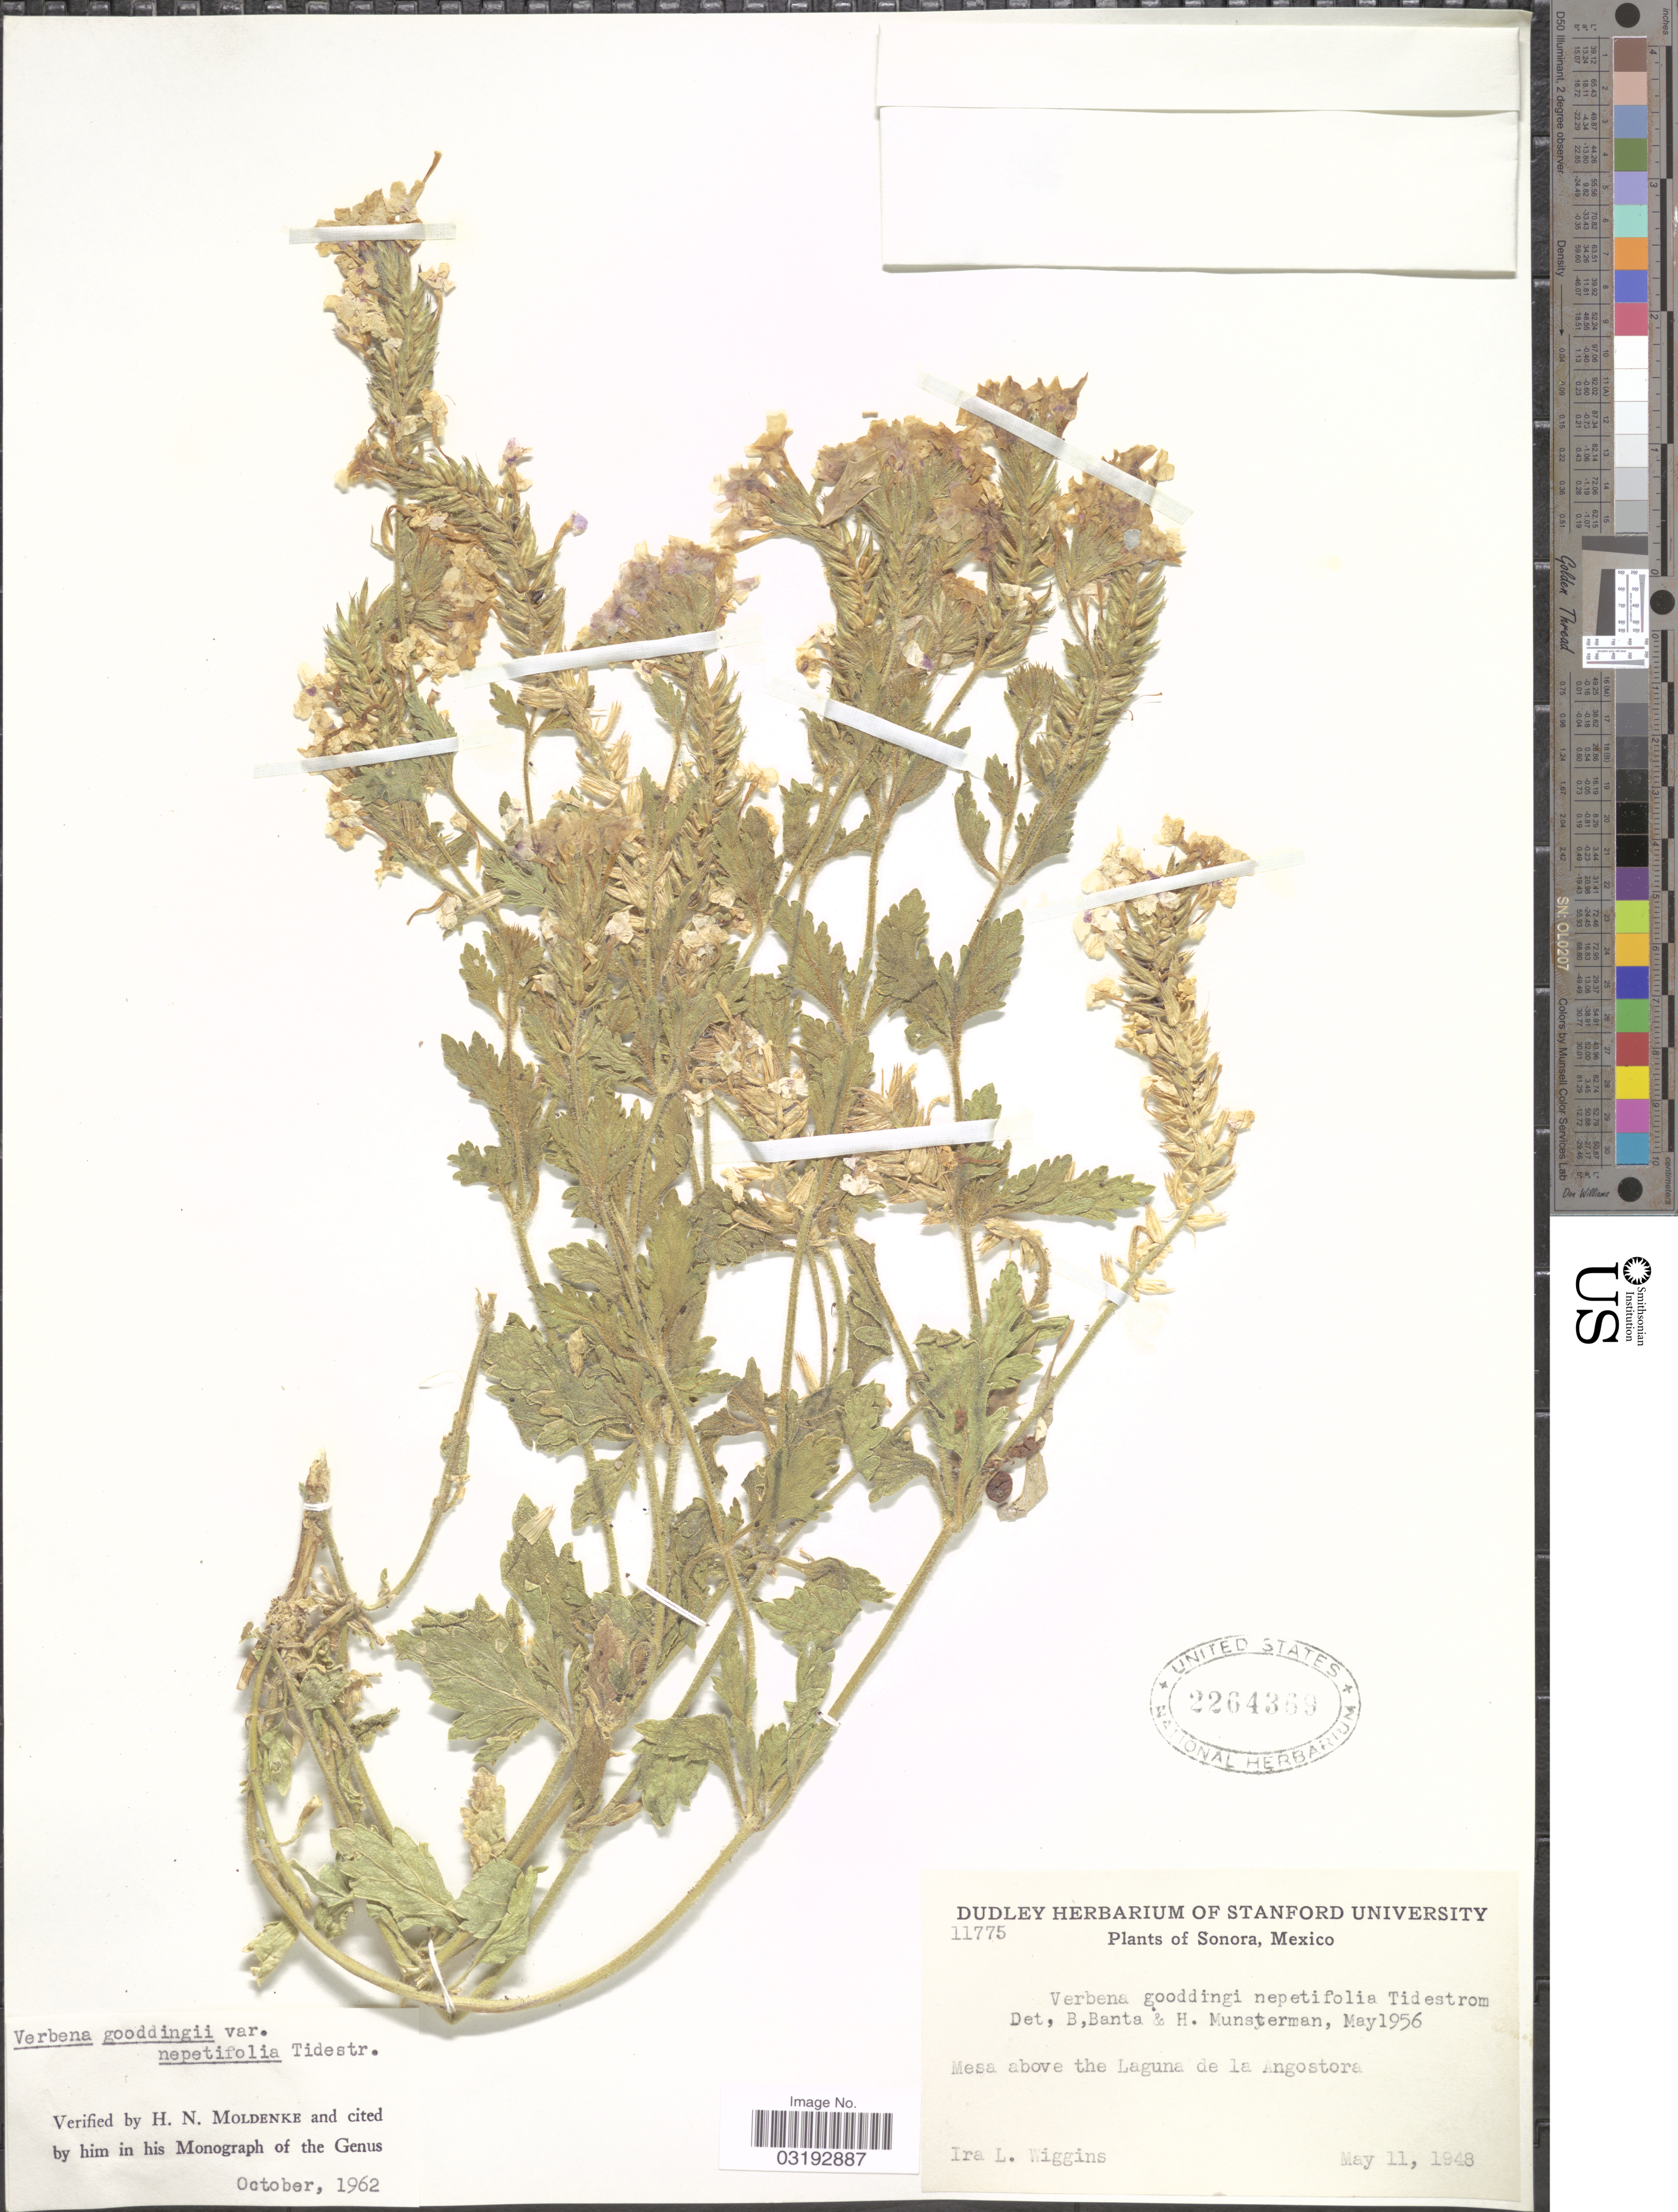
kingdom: Plantae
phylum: Tracheophyta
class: Magnoliopsida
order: Lamiales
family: Verbenaceae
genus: Verbena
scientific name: Verbena gooddingii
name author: Briq.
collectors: I. L. Wiggins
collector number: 11775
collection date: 1948-05-11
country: Mexico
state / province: Sonora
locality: Mesa above the Laguna de la Angostora.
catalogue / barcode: US 2264369